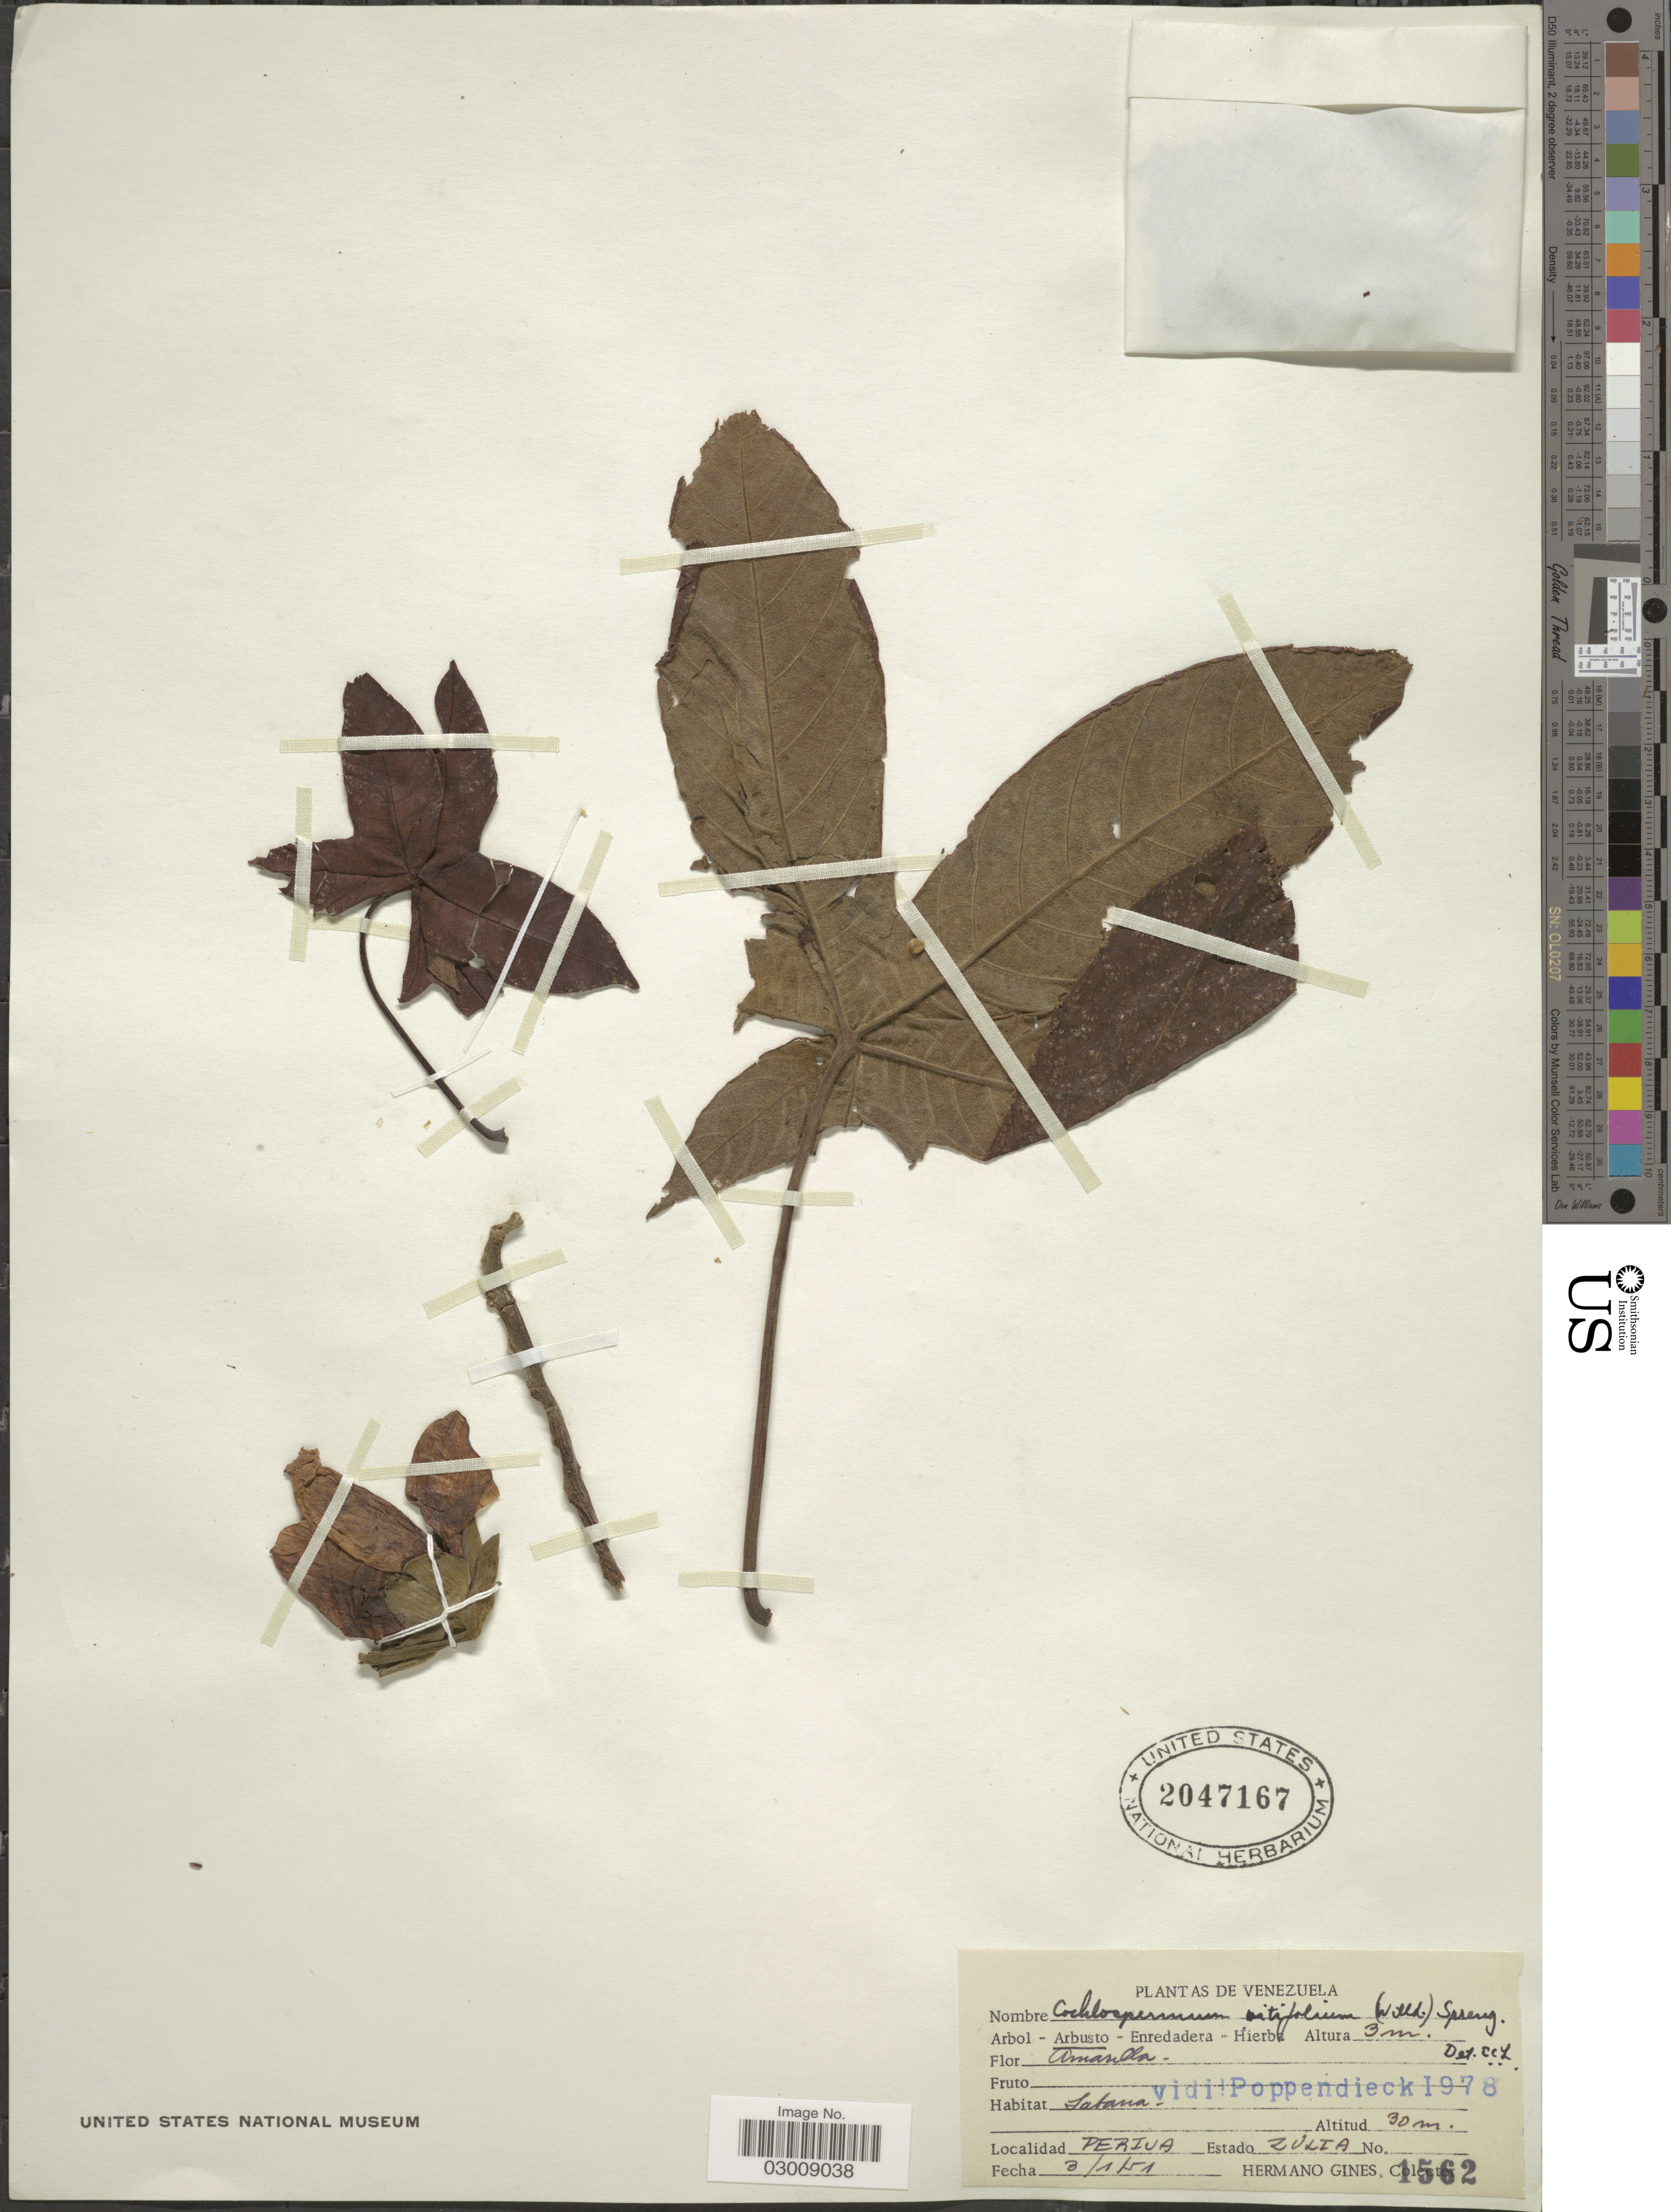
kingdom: Plantae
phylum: Tracheophyta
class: Magnoliopsida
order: Malvales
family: Cochlospermaceae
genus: Cochlospermum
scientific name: Cochlospermum vitifolium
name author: (Willd.) Spreng.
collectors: Bro. Gines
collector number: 1562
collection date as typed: Transcribed d/m/y: 3/1/51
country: Venezuela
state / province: Zulia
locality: Perija.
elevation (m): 30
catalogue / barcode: US 2047167